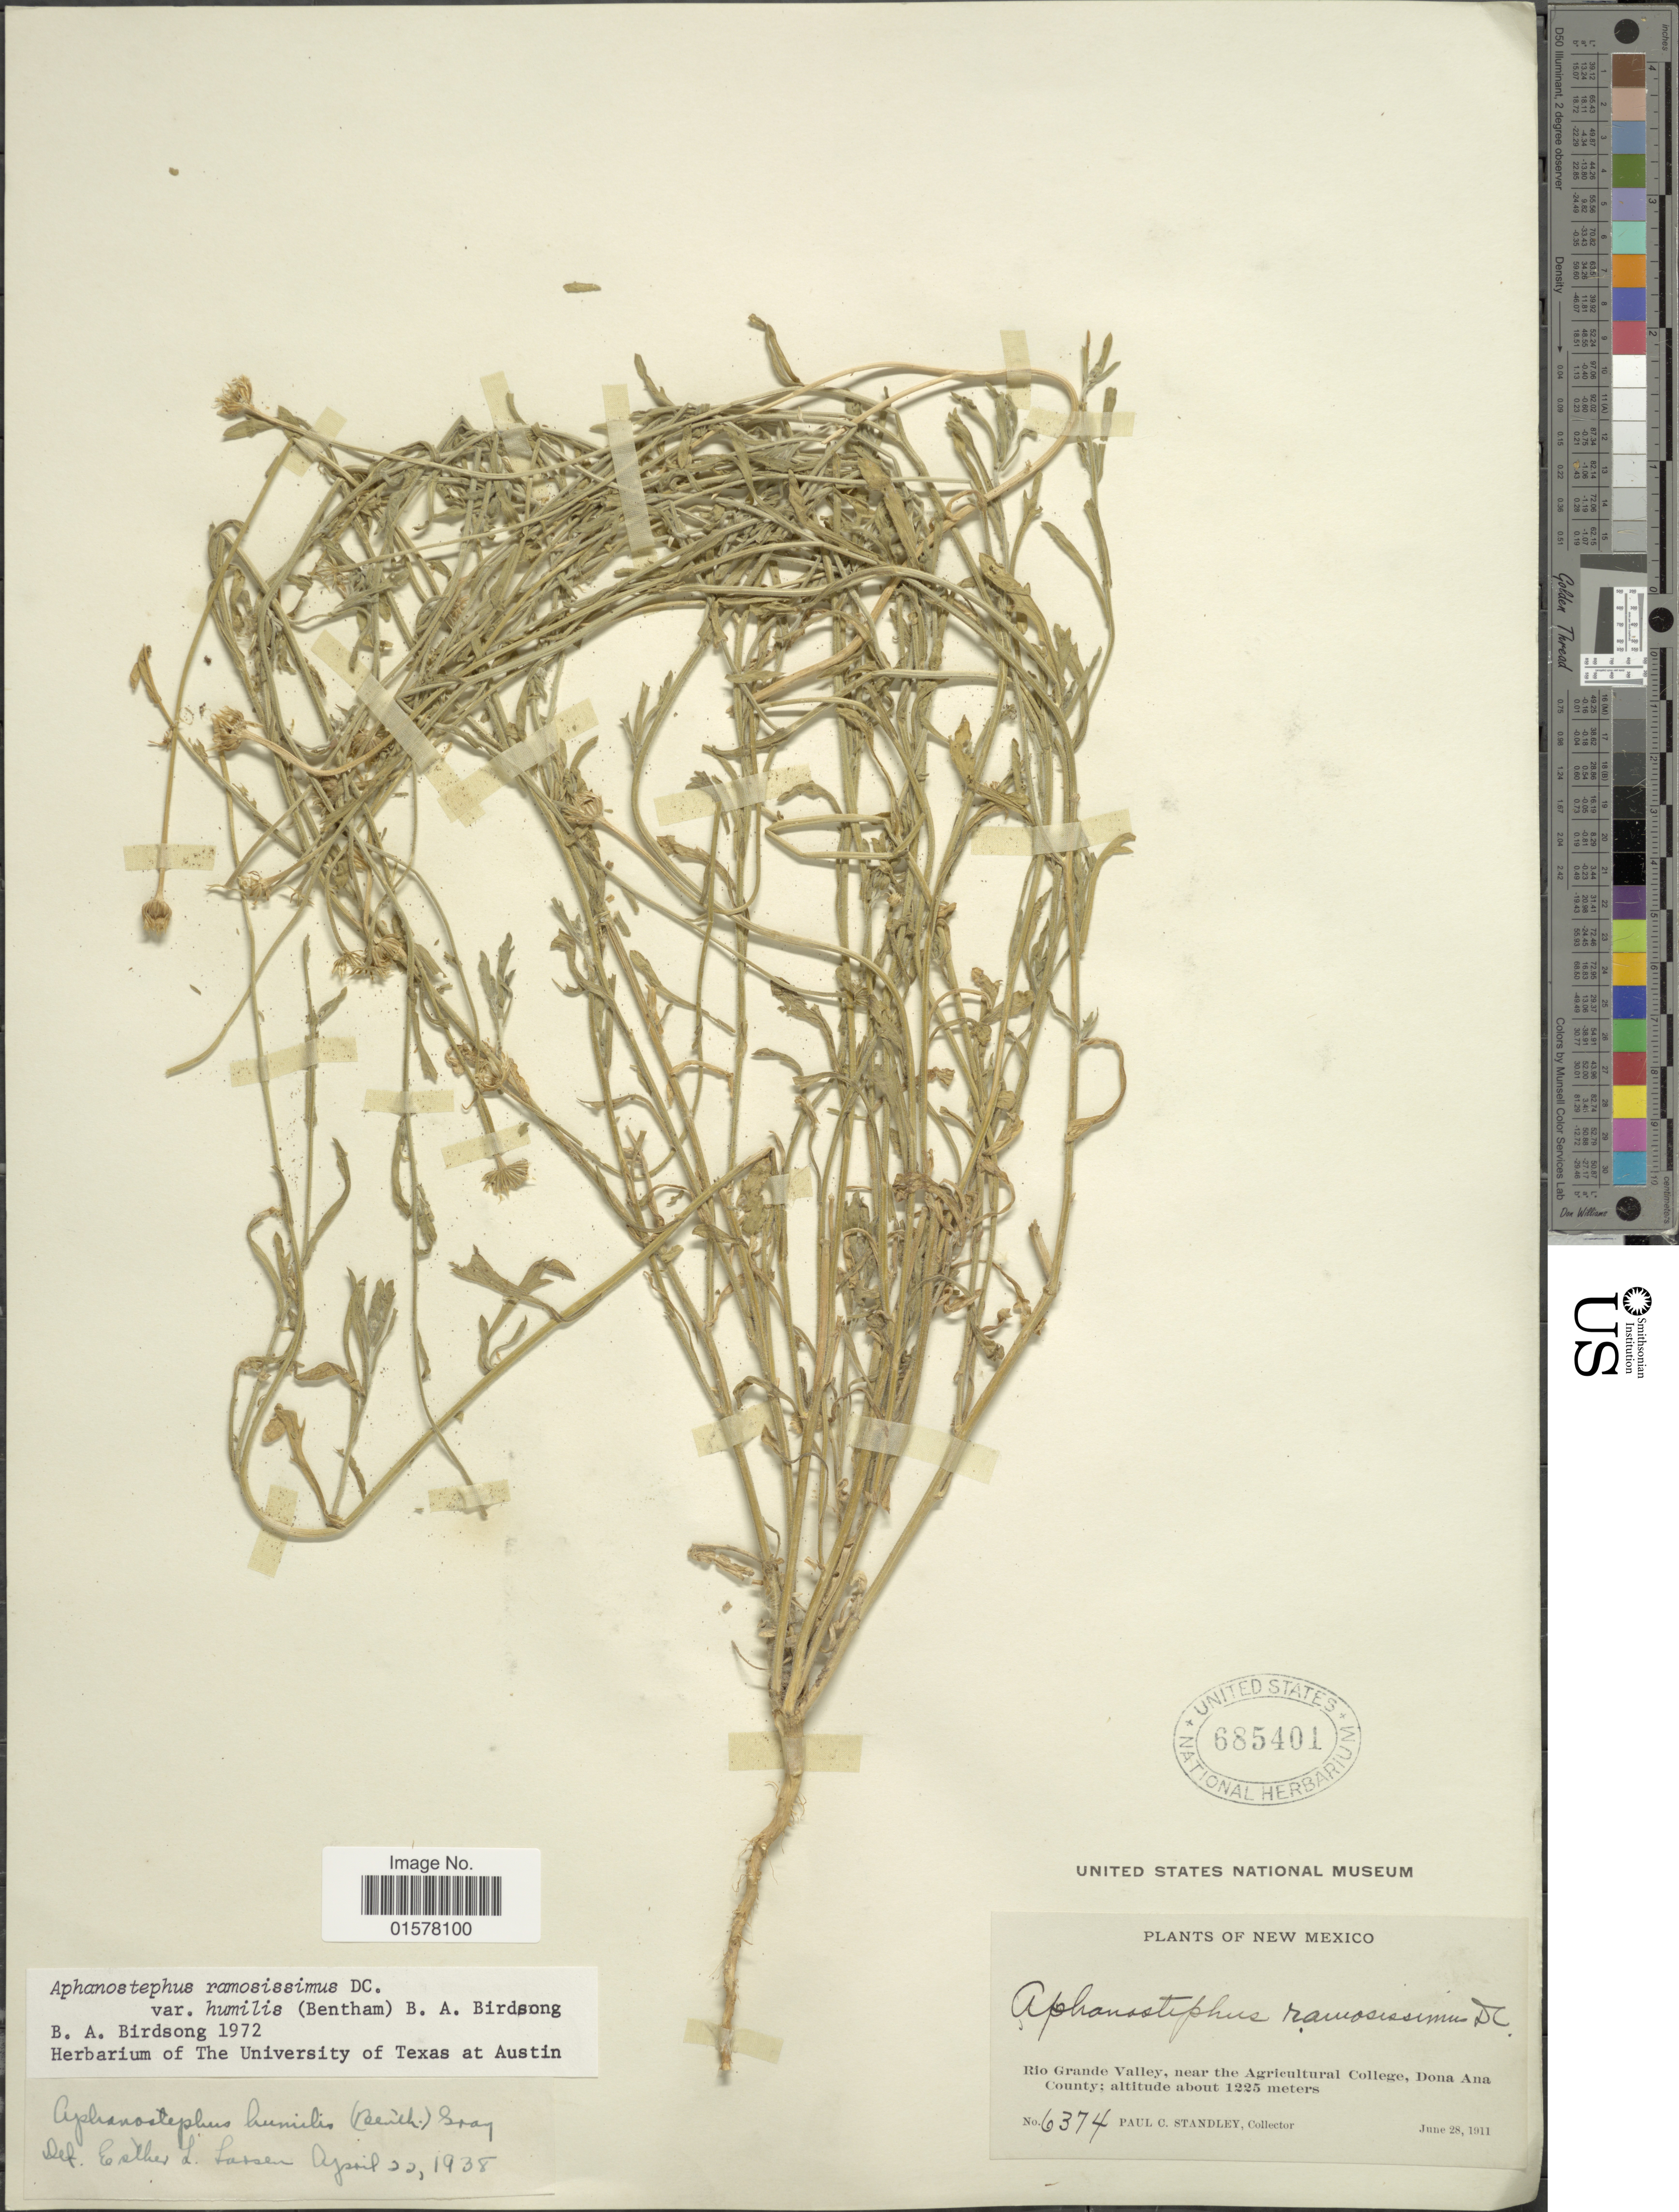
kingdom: Plantae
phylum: Tracheophyta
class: Magnoliopsida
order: Asterales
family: Asteraceae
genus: Aphanostephus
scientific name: Aphanostephus ramosissimus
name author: DC.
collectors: P. C. Standley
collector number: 6374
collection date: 1911-06-28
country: United States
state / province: New Mexico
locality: New Mexico. Rio Grande Valley, near the Agricultural College, Dona Ana County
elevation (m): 1225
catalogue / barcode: US 685401